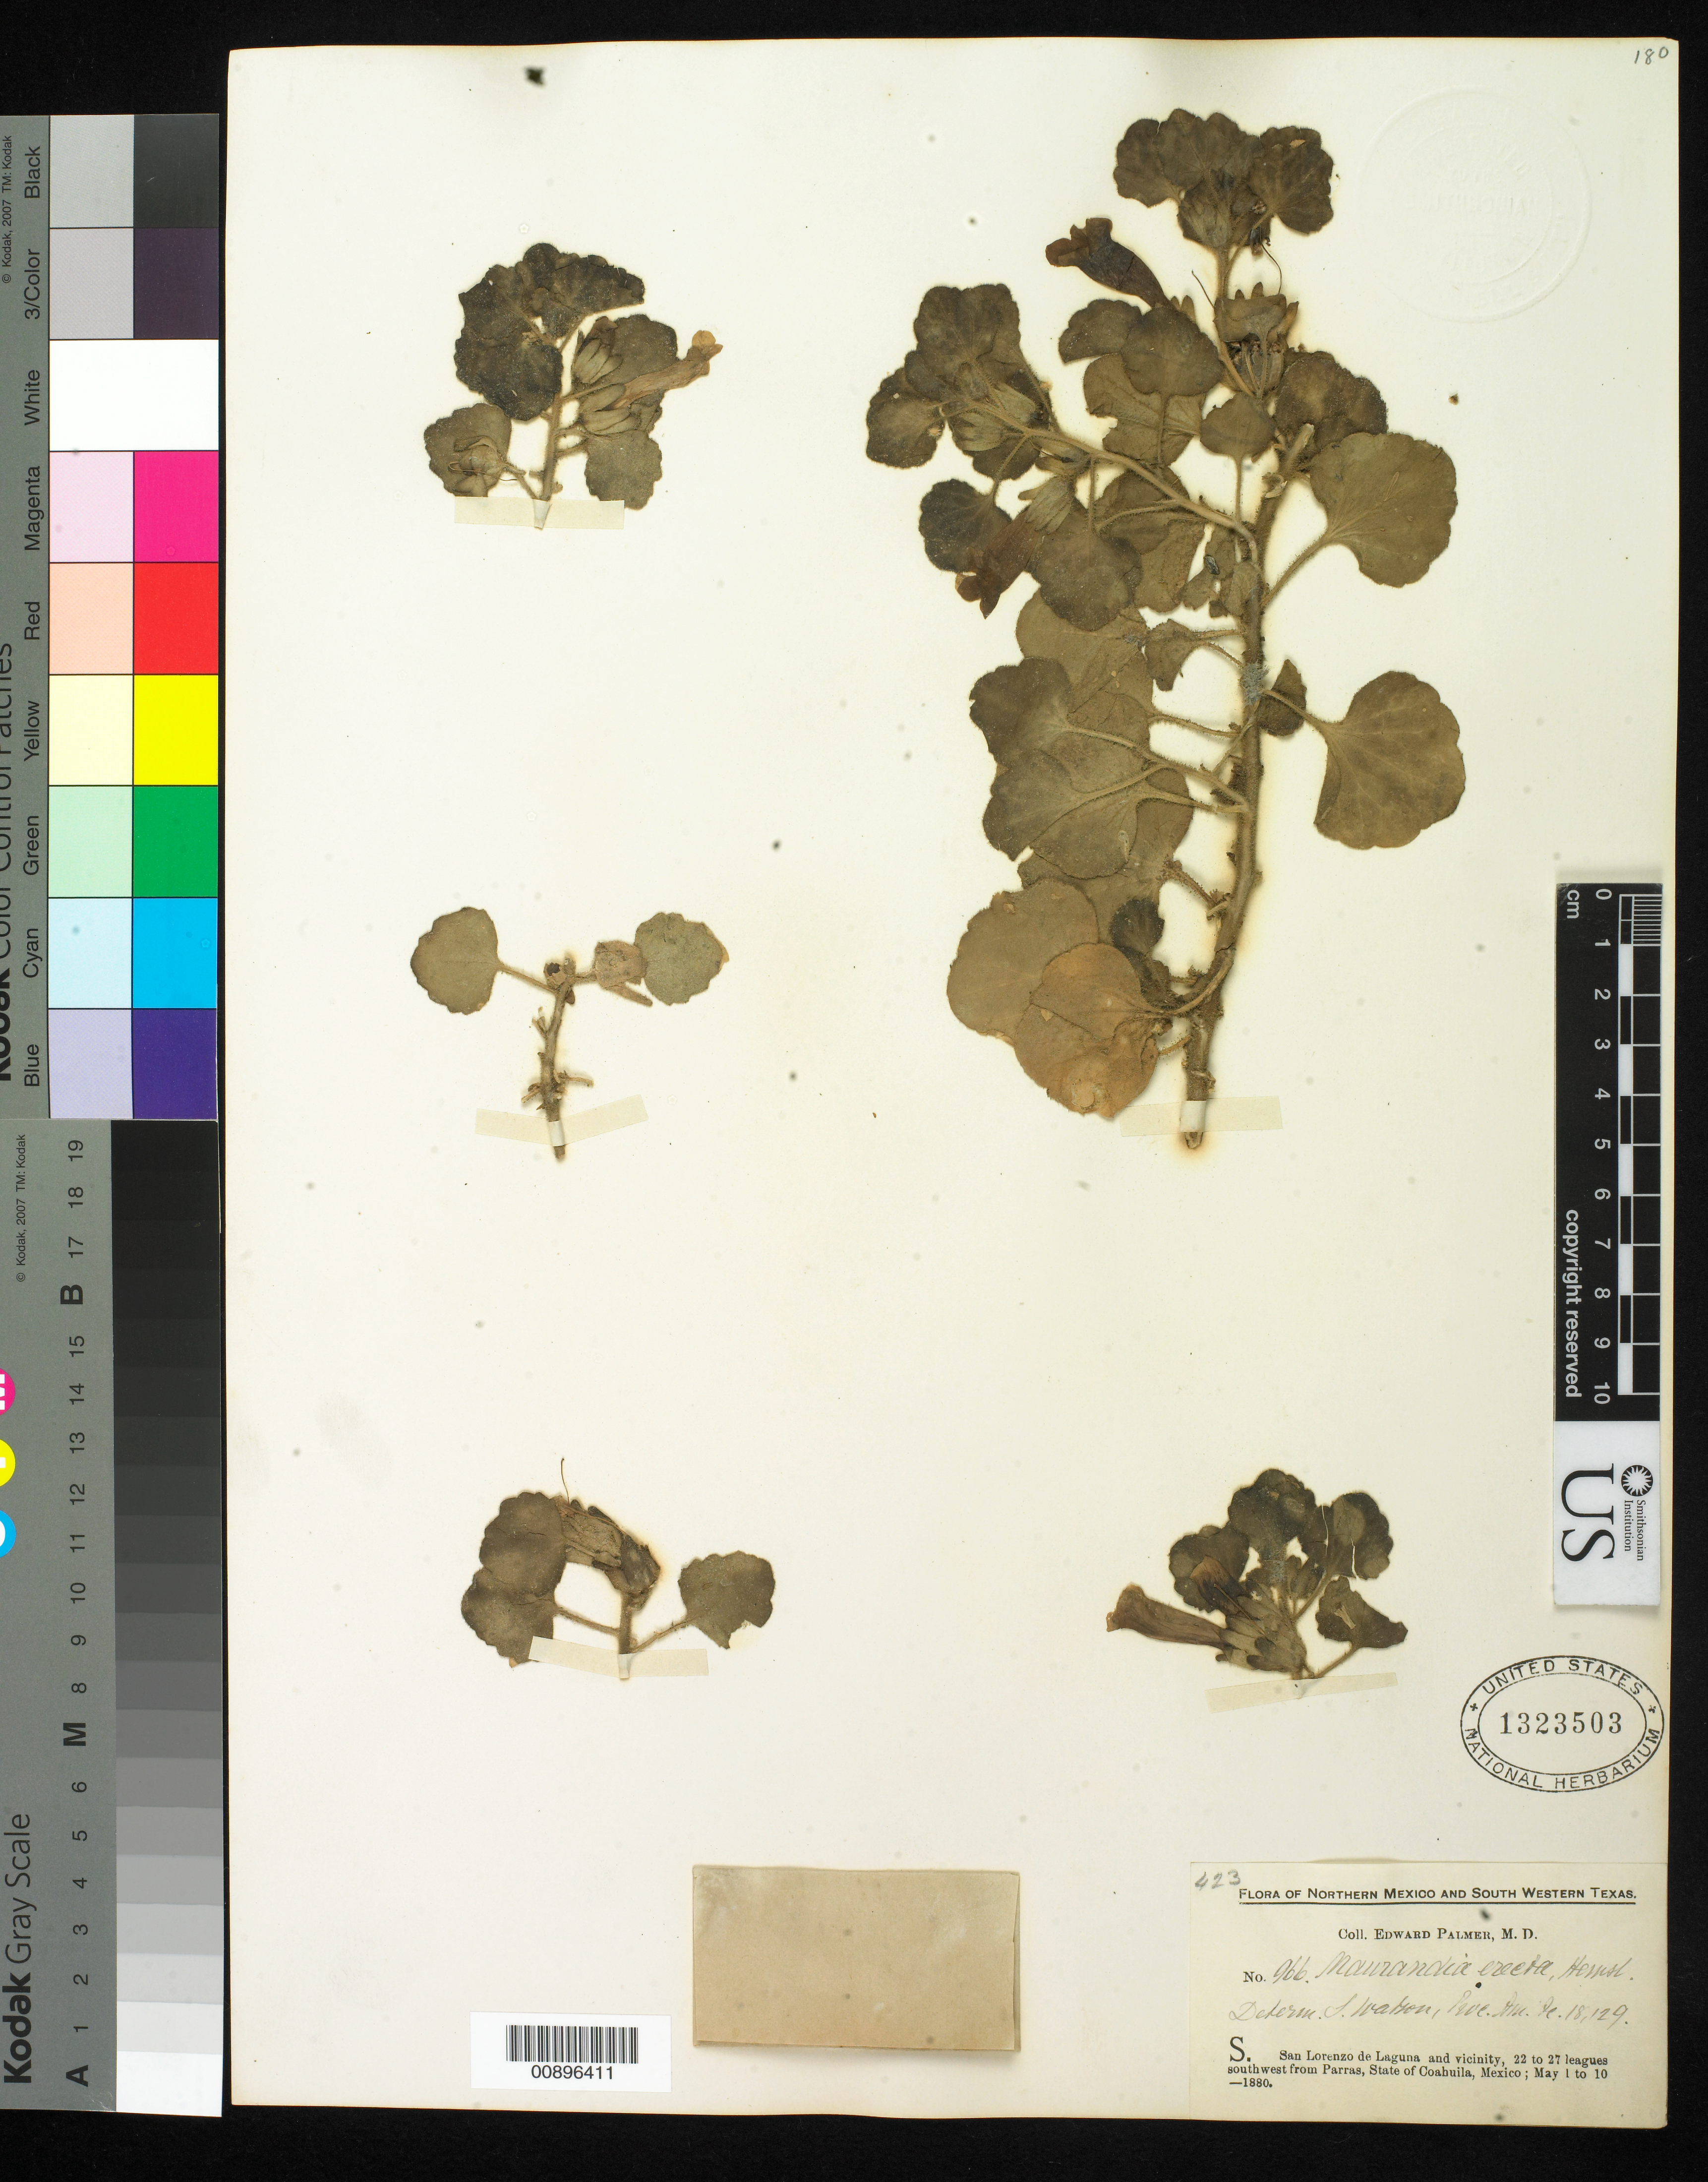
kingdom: Plantae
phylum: Tracheophyta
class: Magnoliopsida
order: Lamiales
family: Plantaginaceae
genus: Maurandya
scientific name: Maurandya erecta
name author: Hemsl.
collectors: E. Palmer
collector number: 966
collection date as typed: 01 May 1880 to 10 May 1880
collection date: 1880-05-01/1880-05-10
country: Mexico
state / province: Coahuila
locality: S. San Lorenzo de Laguna and vicinity, 22 to 27 leagues southwest from Parras, Coahuila.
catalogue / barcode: US 1323503